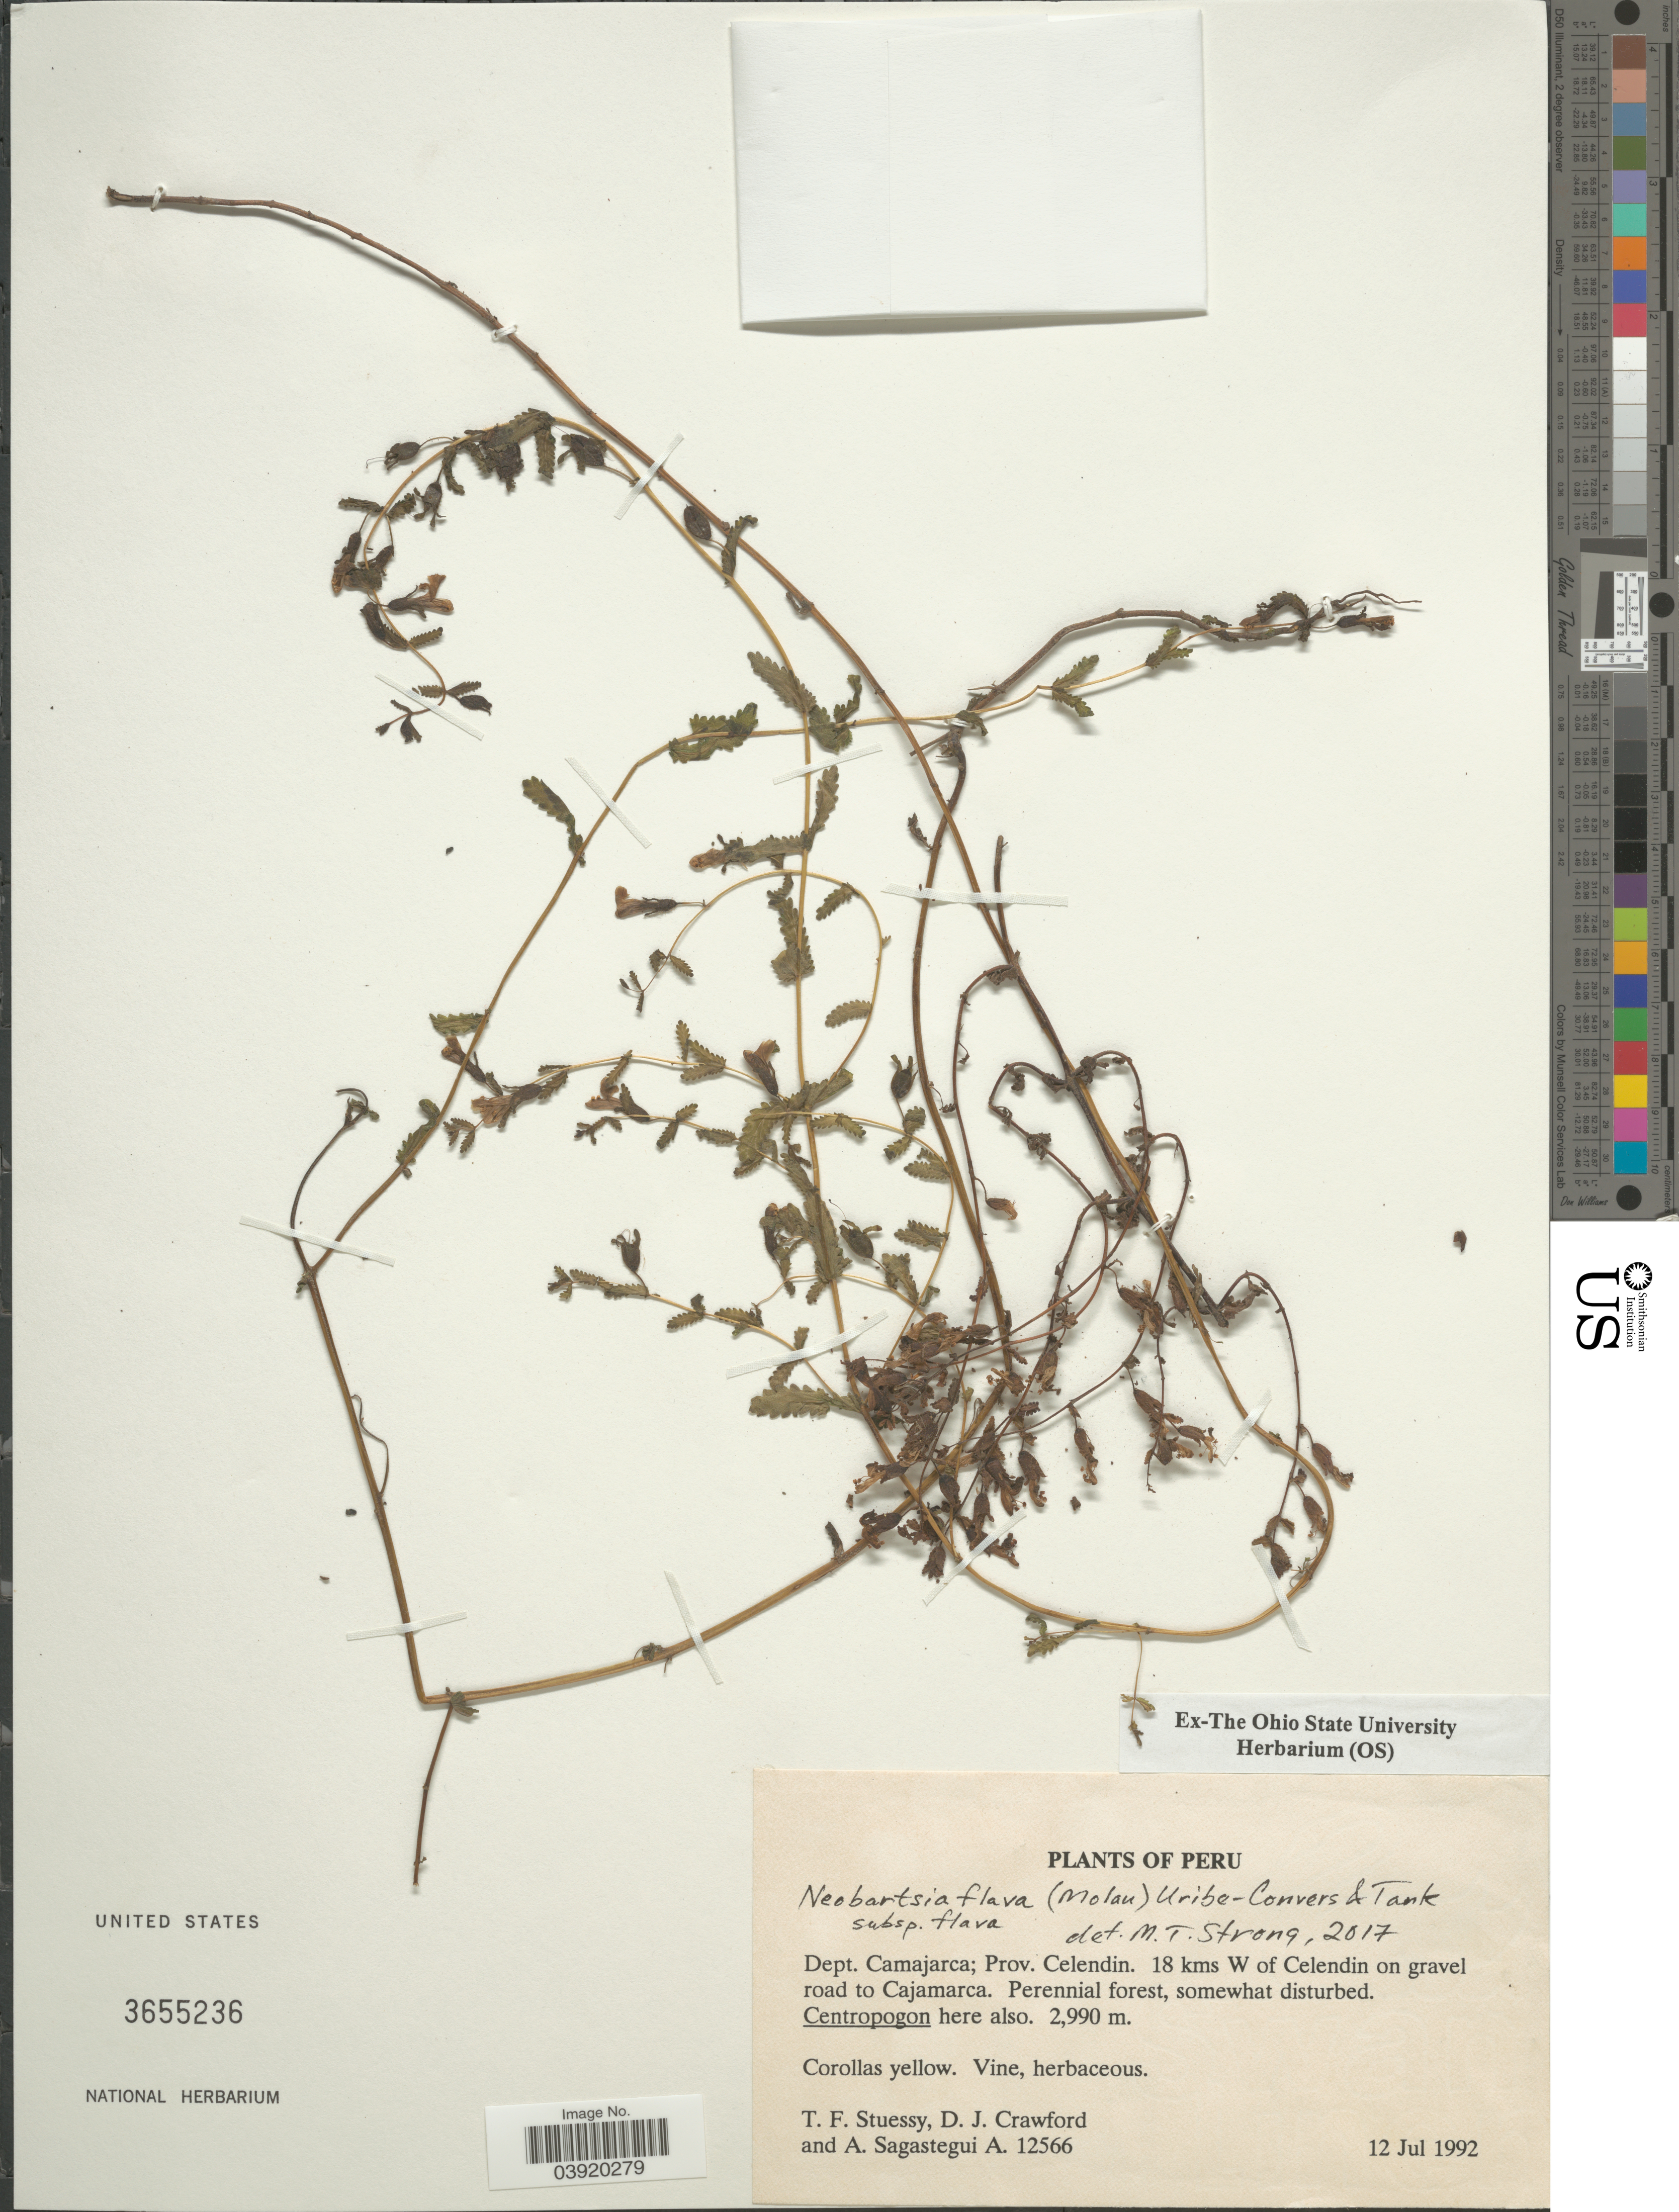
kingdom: Plantae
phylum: Tracheophyta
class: Magnoliopsida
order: Lamiales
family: Orobanchaceae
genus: Bartsia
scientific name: Bartsia flava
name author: Molau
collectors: T. Stuessy, D. Crawford & A. Sagástegui A.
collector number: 12566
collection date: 1992-07-12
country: Peru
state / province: Cajamarca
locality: Dept. Cajamarca; Prov. Celendin. 18 kms W of Celendin on gravel road to Cajamarca.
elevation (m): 2990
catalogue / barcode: US 3655236